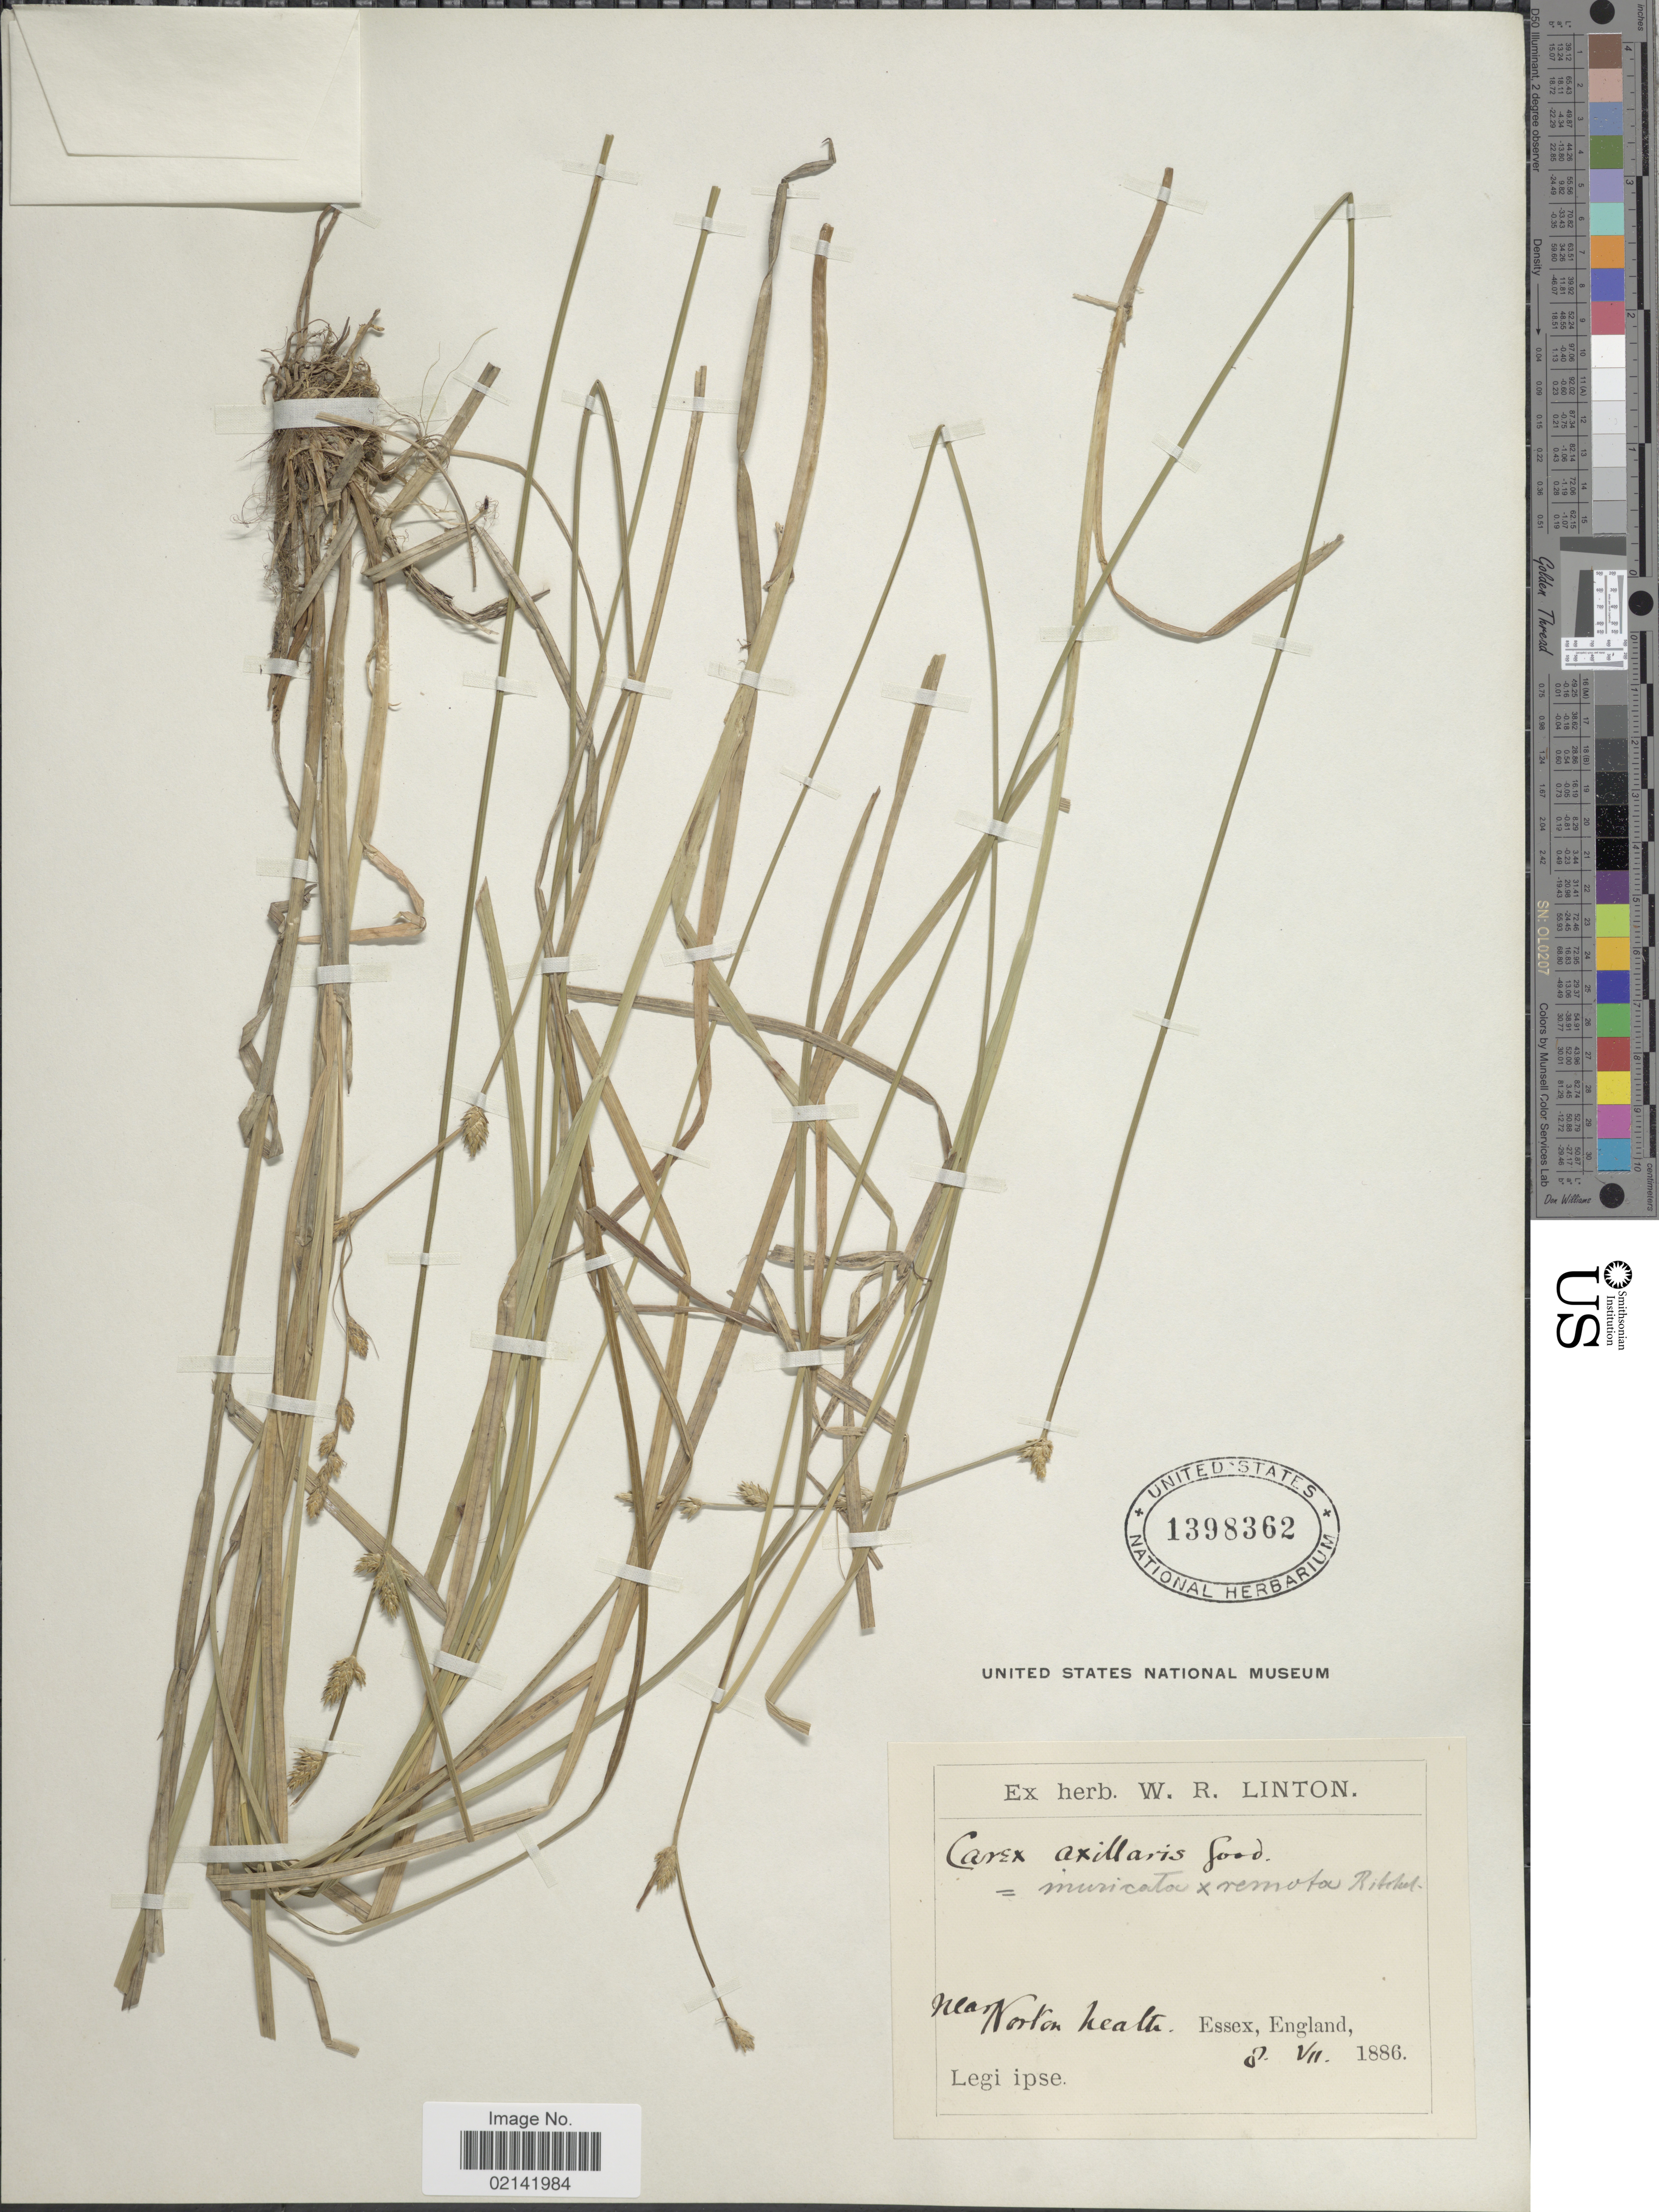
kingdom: Plantae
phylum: Tracheophyta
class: Liliopsida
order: Poales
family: Cyperaceae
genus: Carex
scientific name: Carex x pseudoaxillaris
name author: K. Richt.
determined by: Strong, Mark T., (BOT), Smithsonian Institution - National Museum of Natural History (UNITED STATES)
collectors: ex herb. W. R. Linton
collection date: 1886-07-08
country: United Kingdom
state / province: England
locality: Near Norton, Essex, England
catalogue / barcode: US 1398362